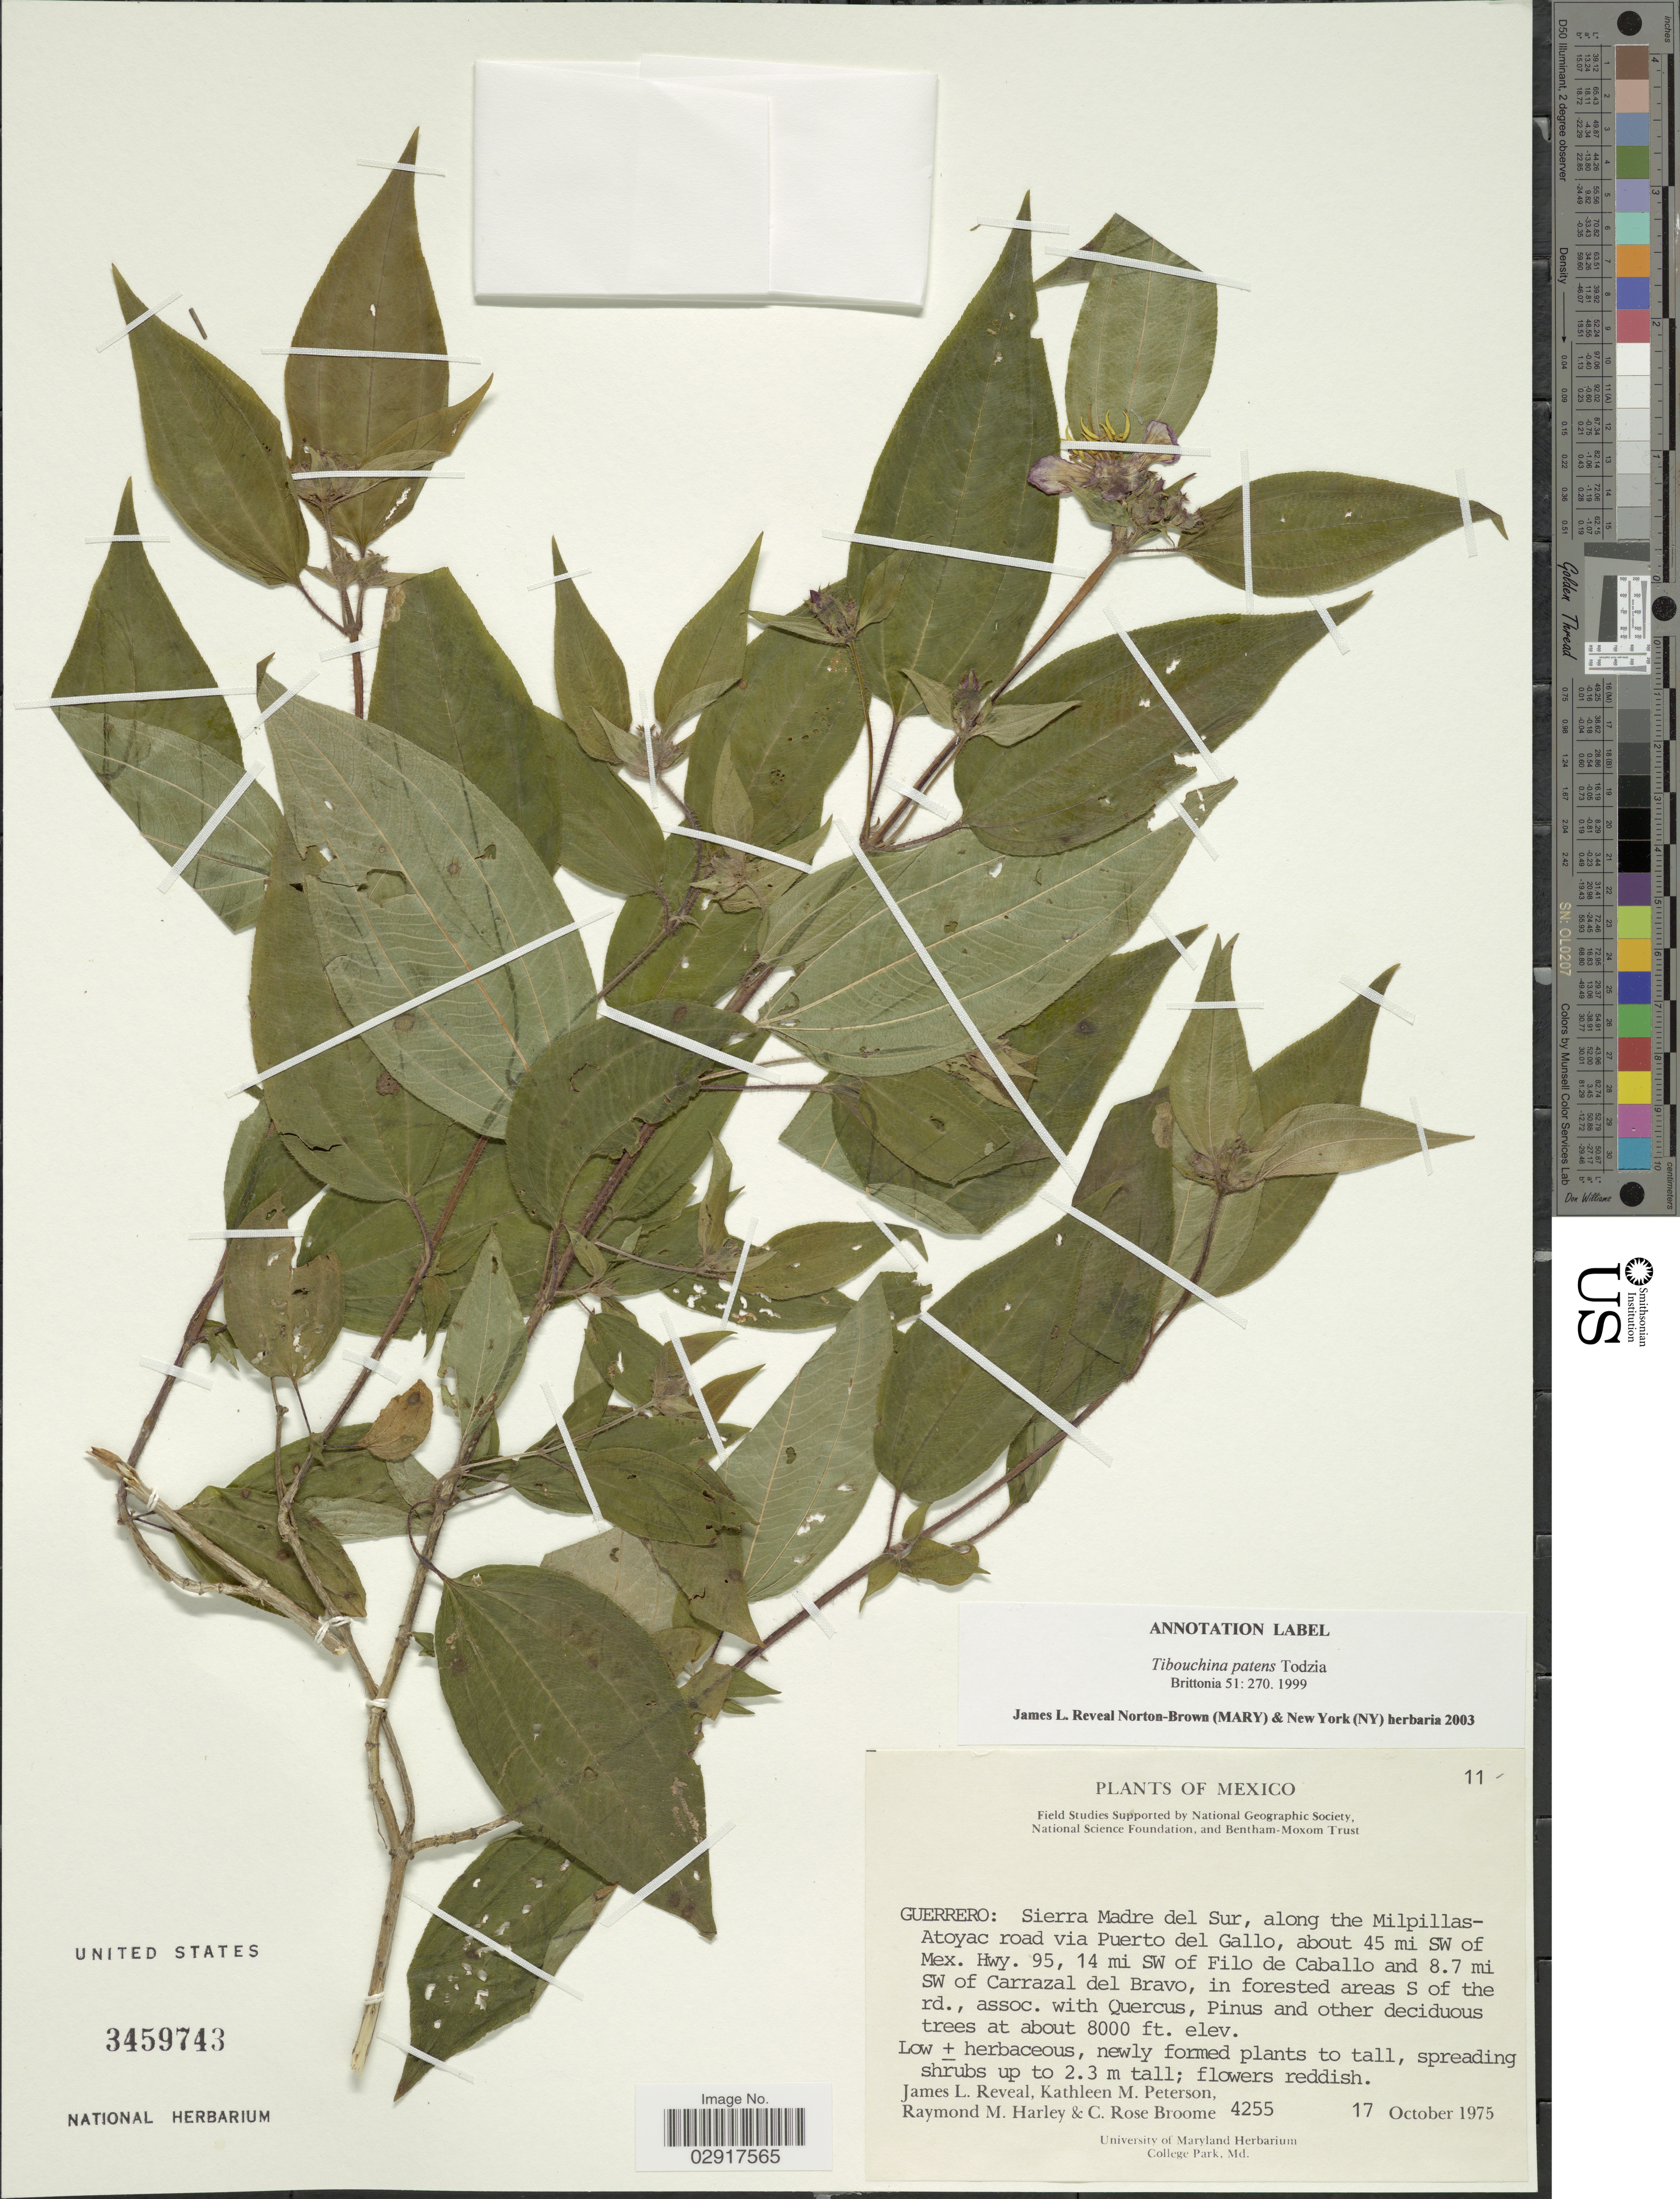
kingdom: Plantae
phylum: Tracheophyta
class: Magnoliopsida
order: Myrtales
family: Melastomataceae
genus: Chaetogastra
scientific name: Chaetogastra patens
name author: (Todzia) P.J.F. Guim. & Michelang.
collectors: J. L. Reveal, K. Peterson, R. M. Harley & C. R. Broome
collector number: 4255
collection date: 1975-10-17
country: Mexico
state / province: Guerrero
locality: Sierra Madre del Sur, along the Milpillas-Atoyac road via Puerto del Gallo, about 45 mi SW of Mex. Hwy 95, 14 mi SW of Filo de Caballo and 8.7 mi SW of Carrazal del Bravo, in forested areas S of the rd.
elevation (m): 2438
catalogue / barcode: US 3459743